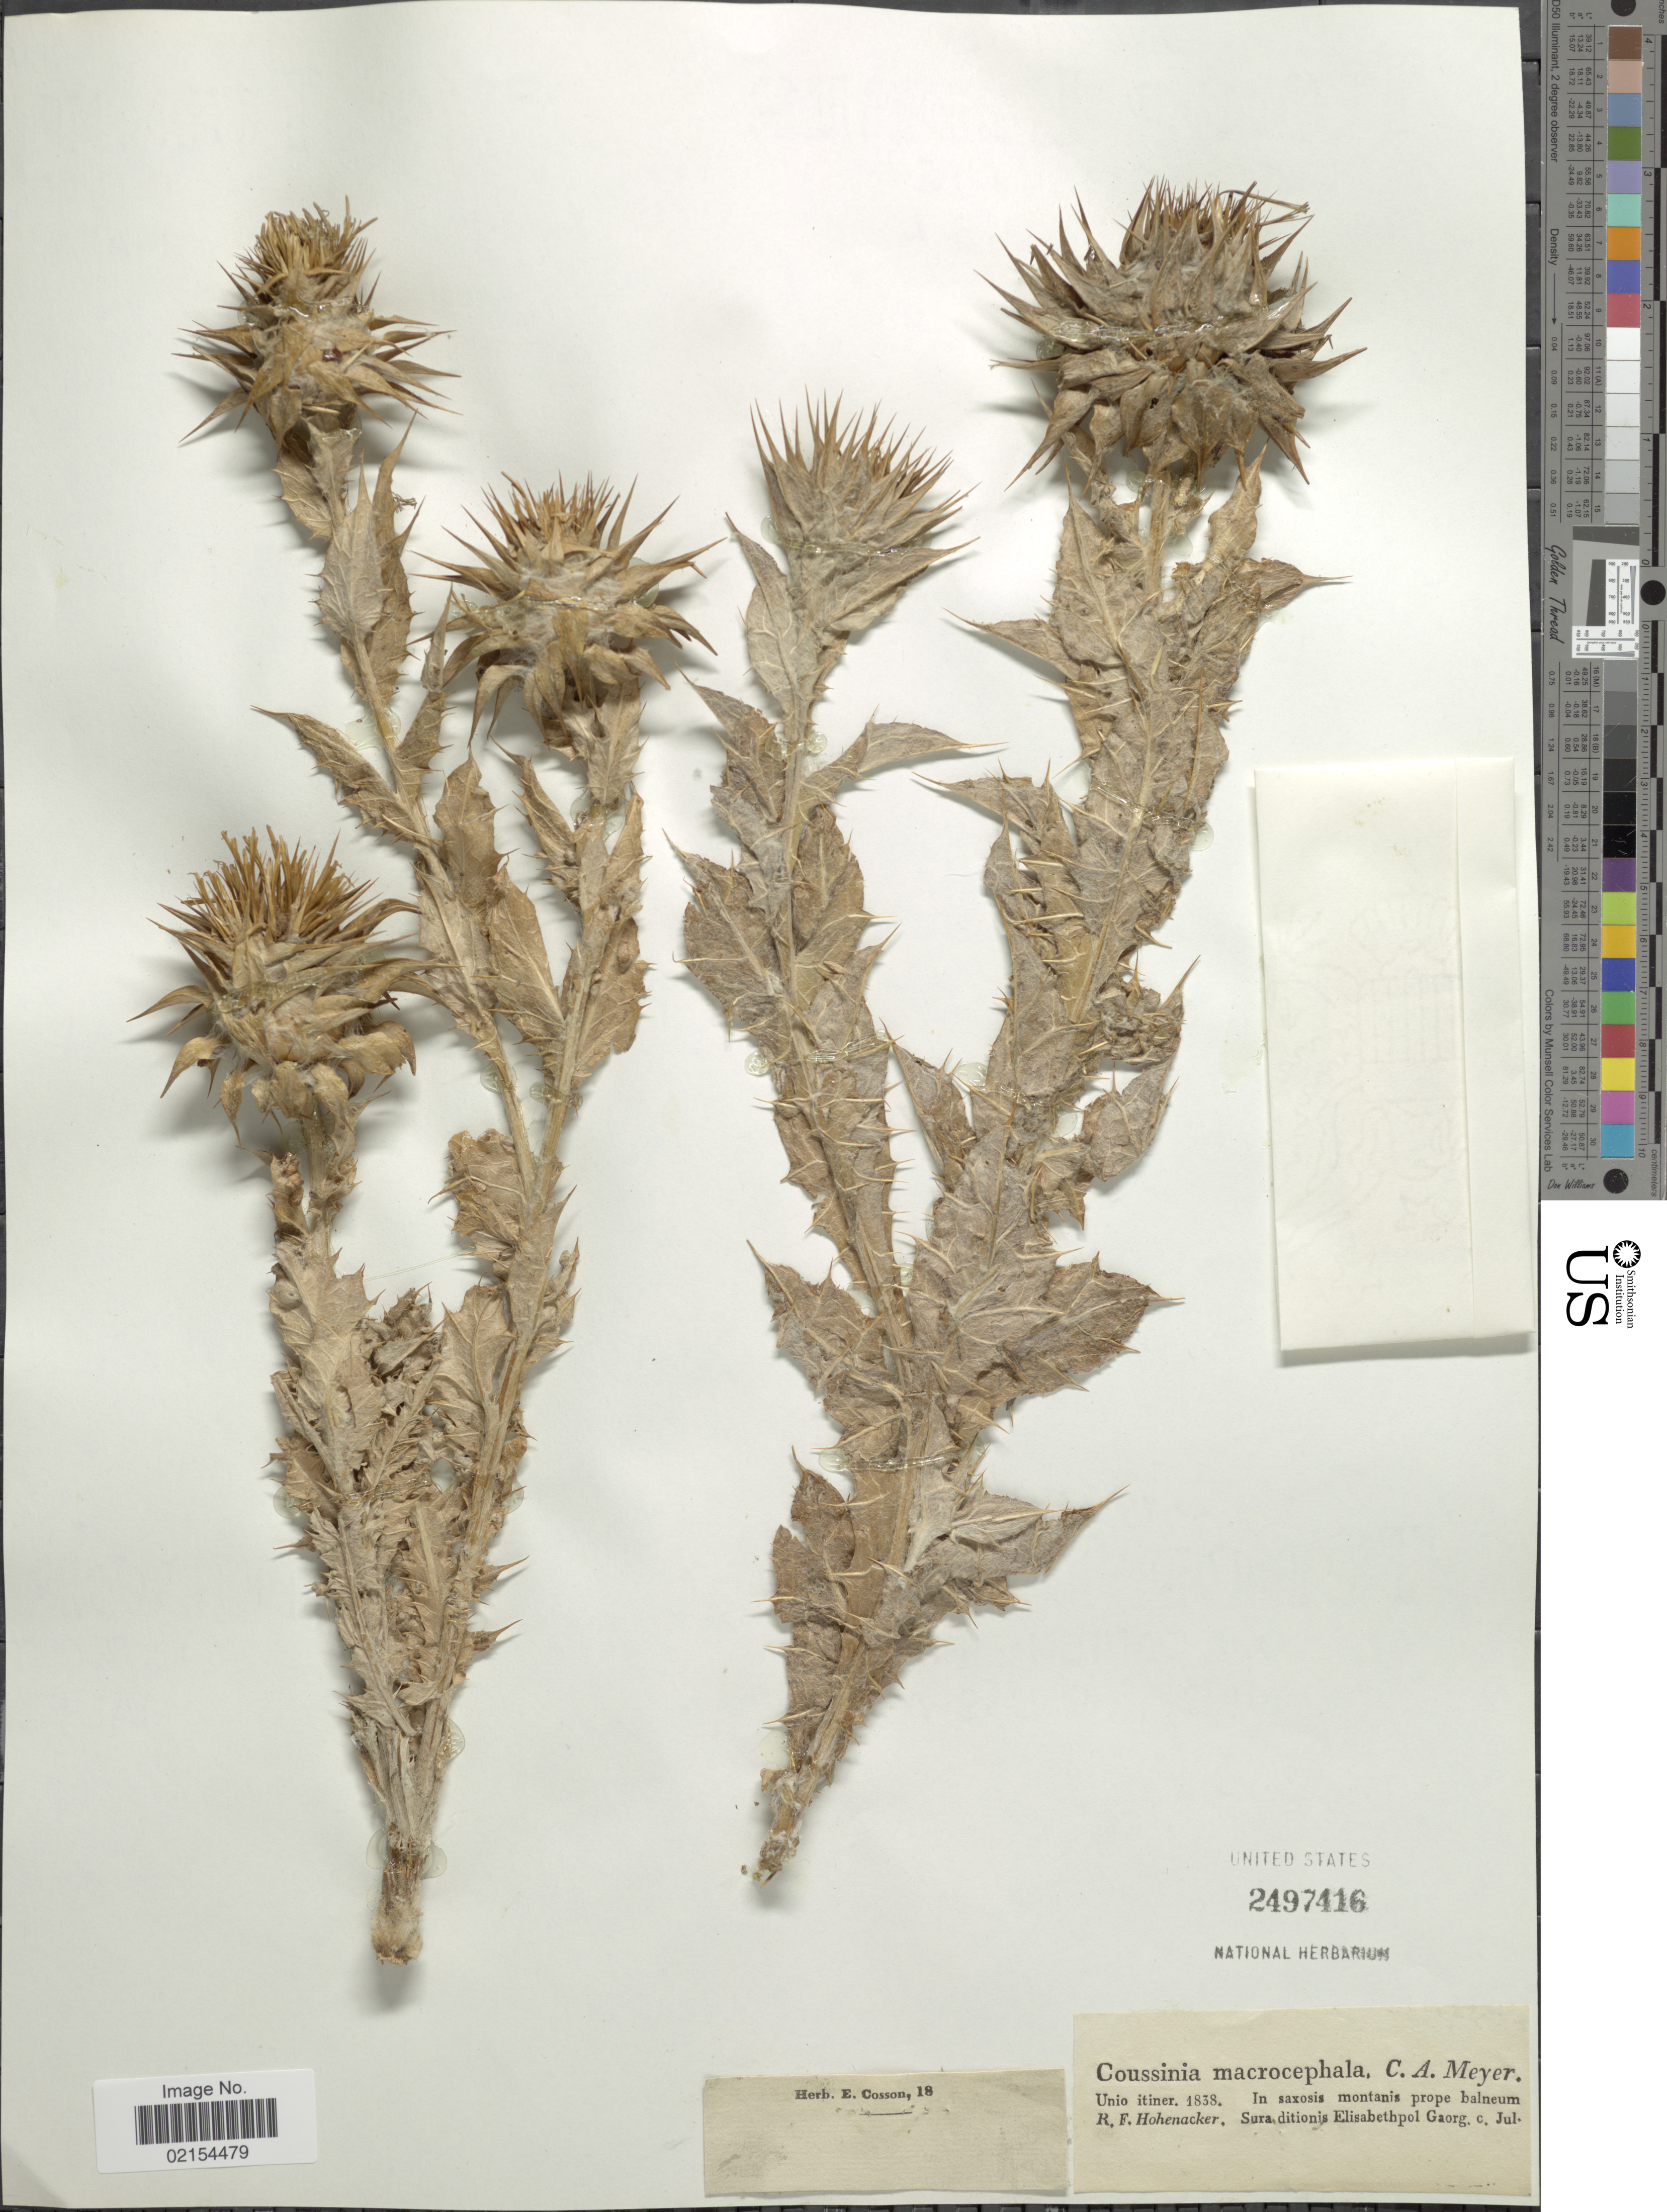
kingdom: Plantae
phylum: Tracheophyta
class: Magnoliopsida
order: Asterales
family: Asteraceae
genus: Cousinia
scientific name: Cousinia macrocephala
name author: C.A. Mey.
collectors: R. F. Hohenacker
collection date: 1838-07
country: Georgia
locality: In saxosis montanis prope balneum Sura ditionis Elisabethpol Gaorg.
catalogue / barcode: US 2497416